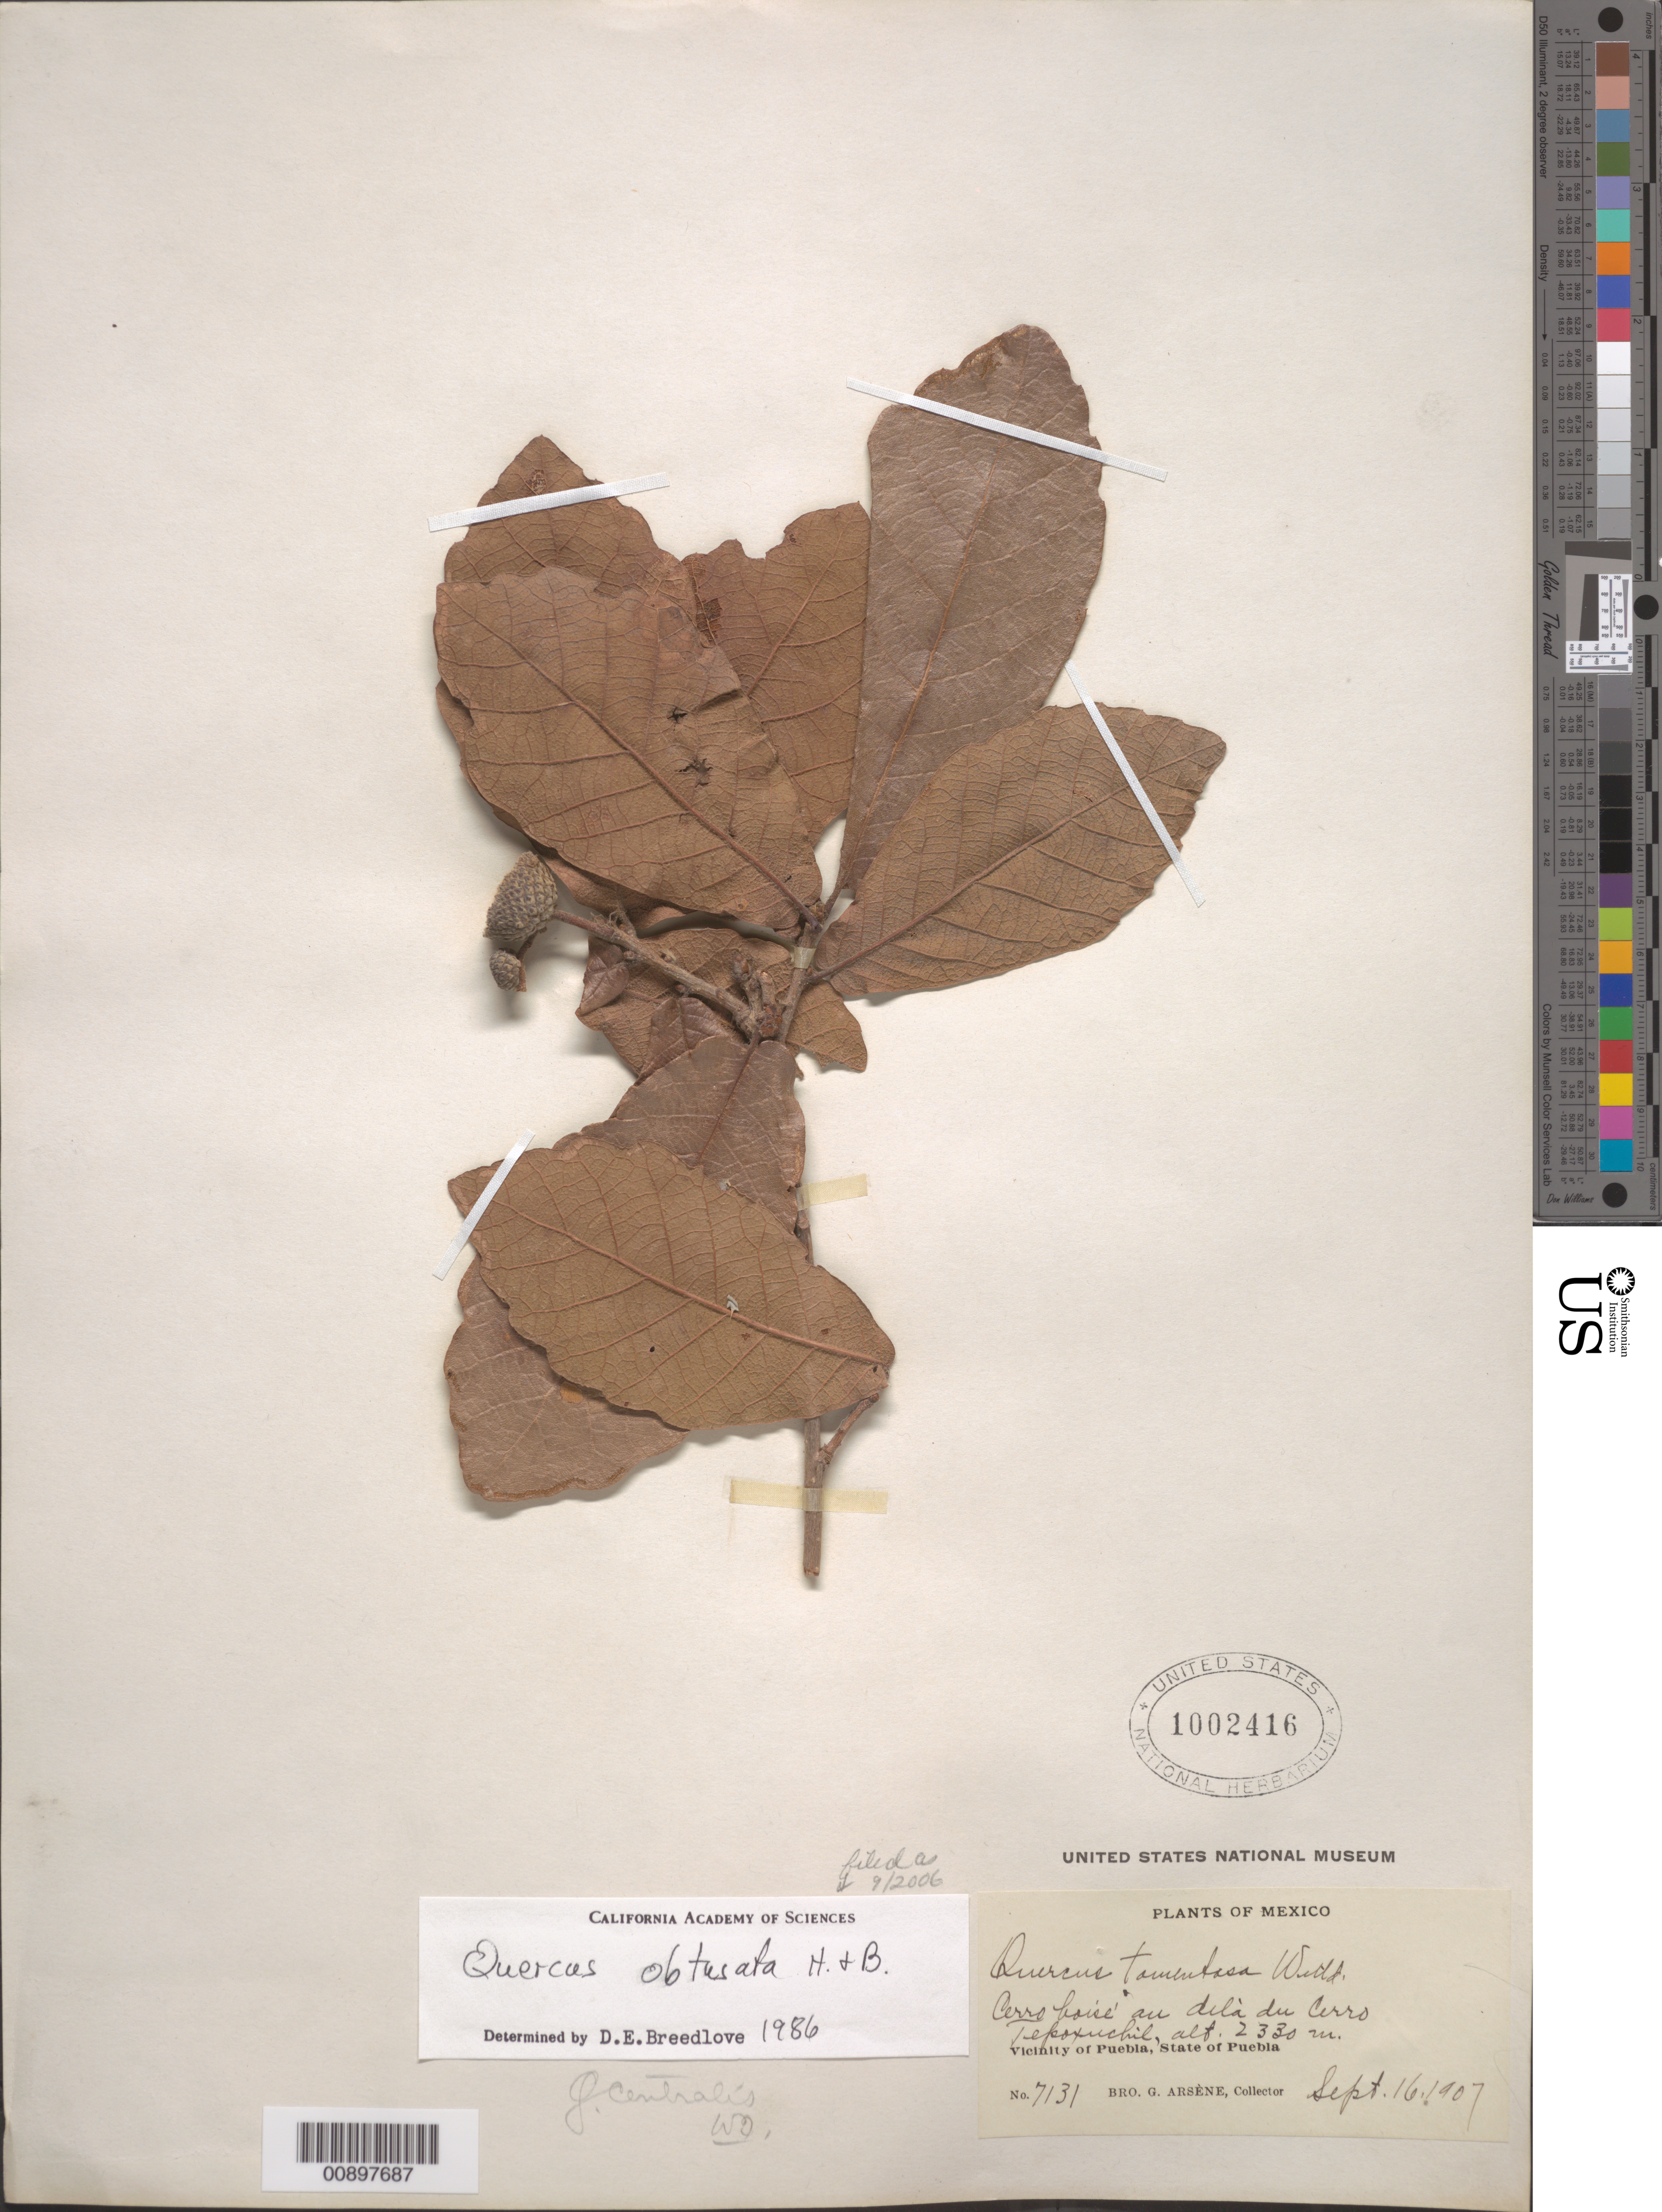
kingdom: Plantae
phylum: Tracheophyta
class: Magnoliopsida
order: Fagales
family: Fagaceae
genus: Quercus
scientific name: Quercus obtusata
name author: Humb. & Bonpl.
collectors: Bro. G. Arsène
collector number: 7131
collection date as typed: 16 Sep 1907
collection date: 1907-09-16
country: Mexico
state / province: Puebla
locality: Cerro boisé au delà du Cerro Tepoxuchil. Vicinity of Puebla, State of Puebla.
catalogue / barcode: US 1002416